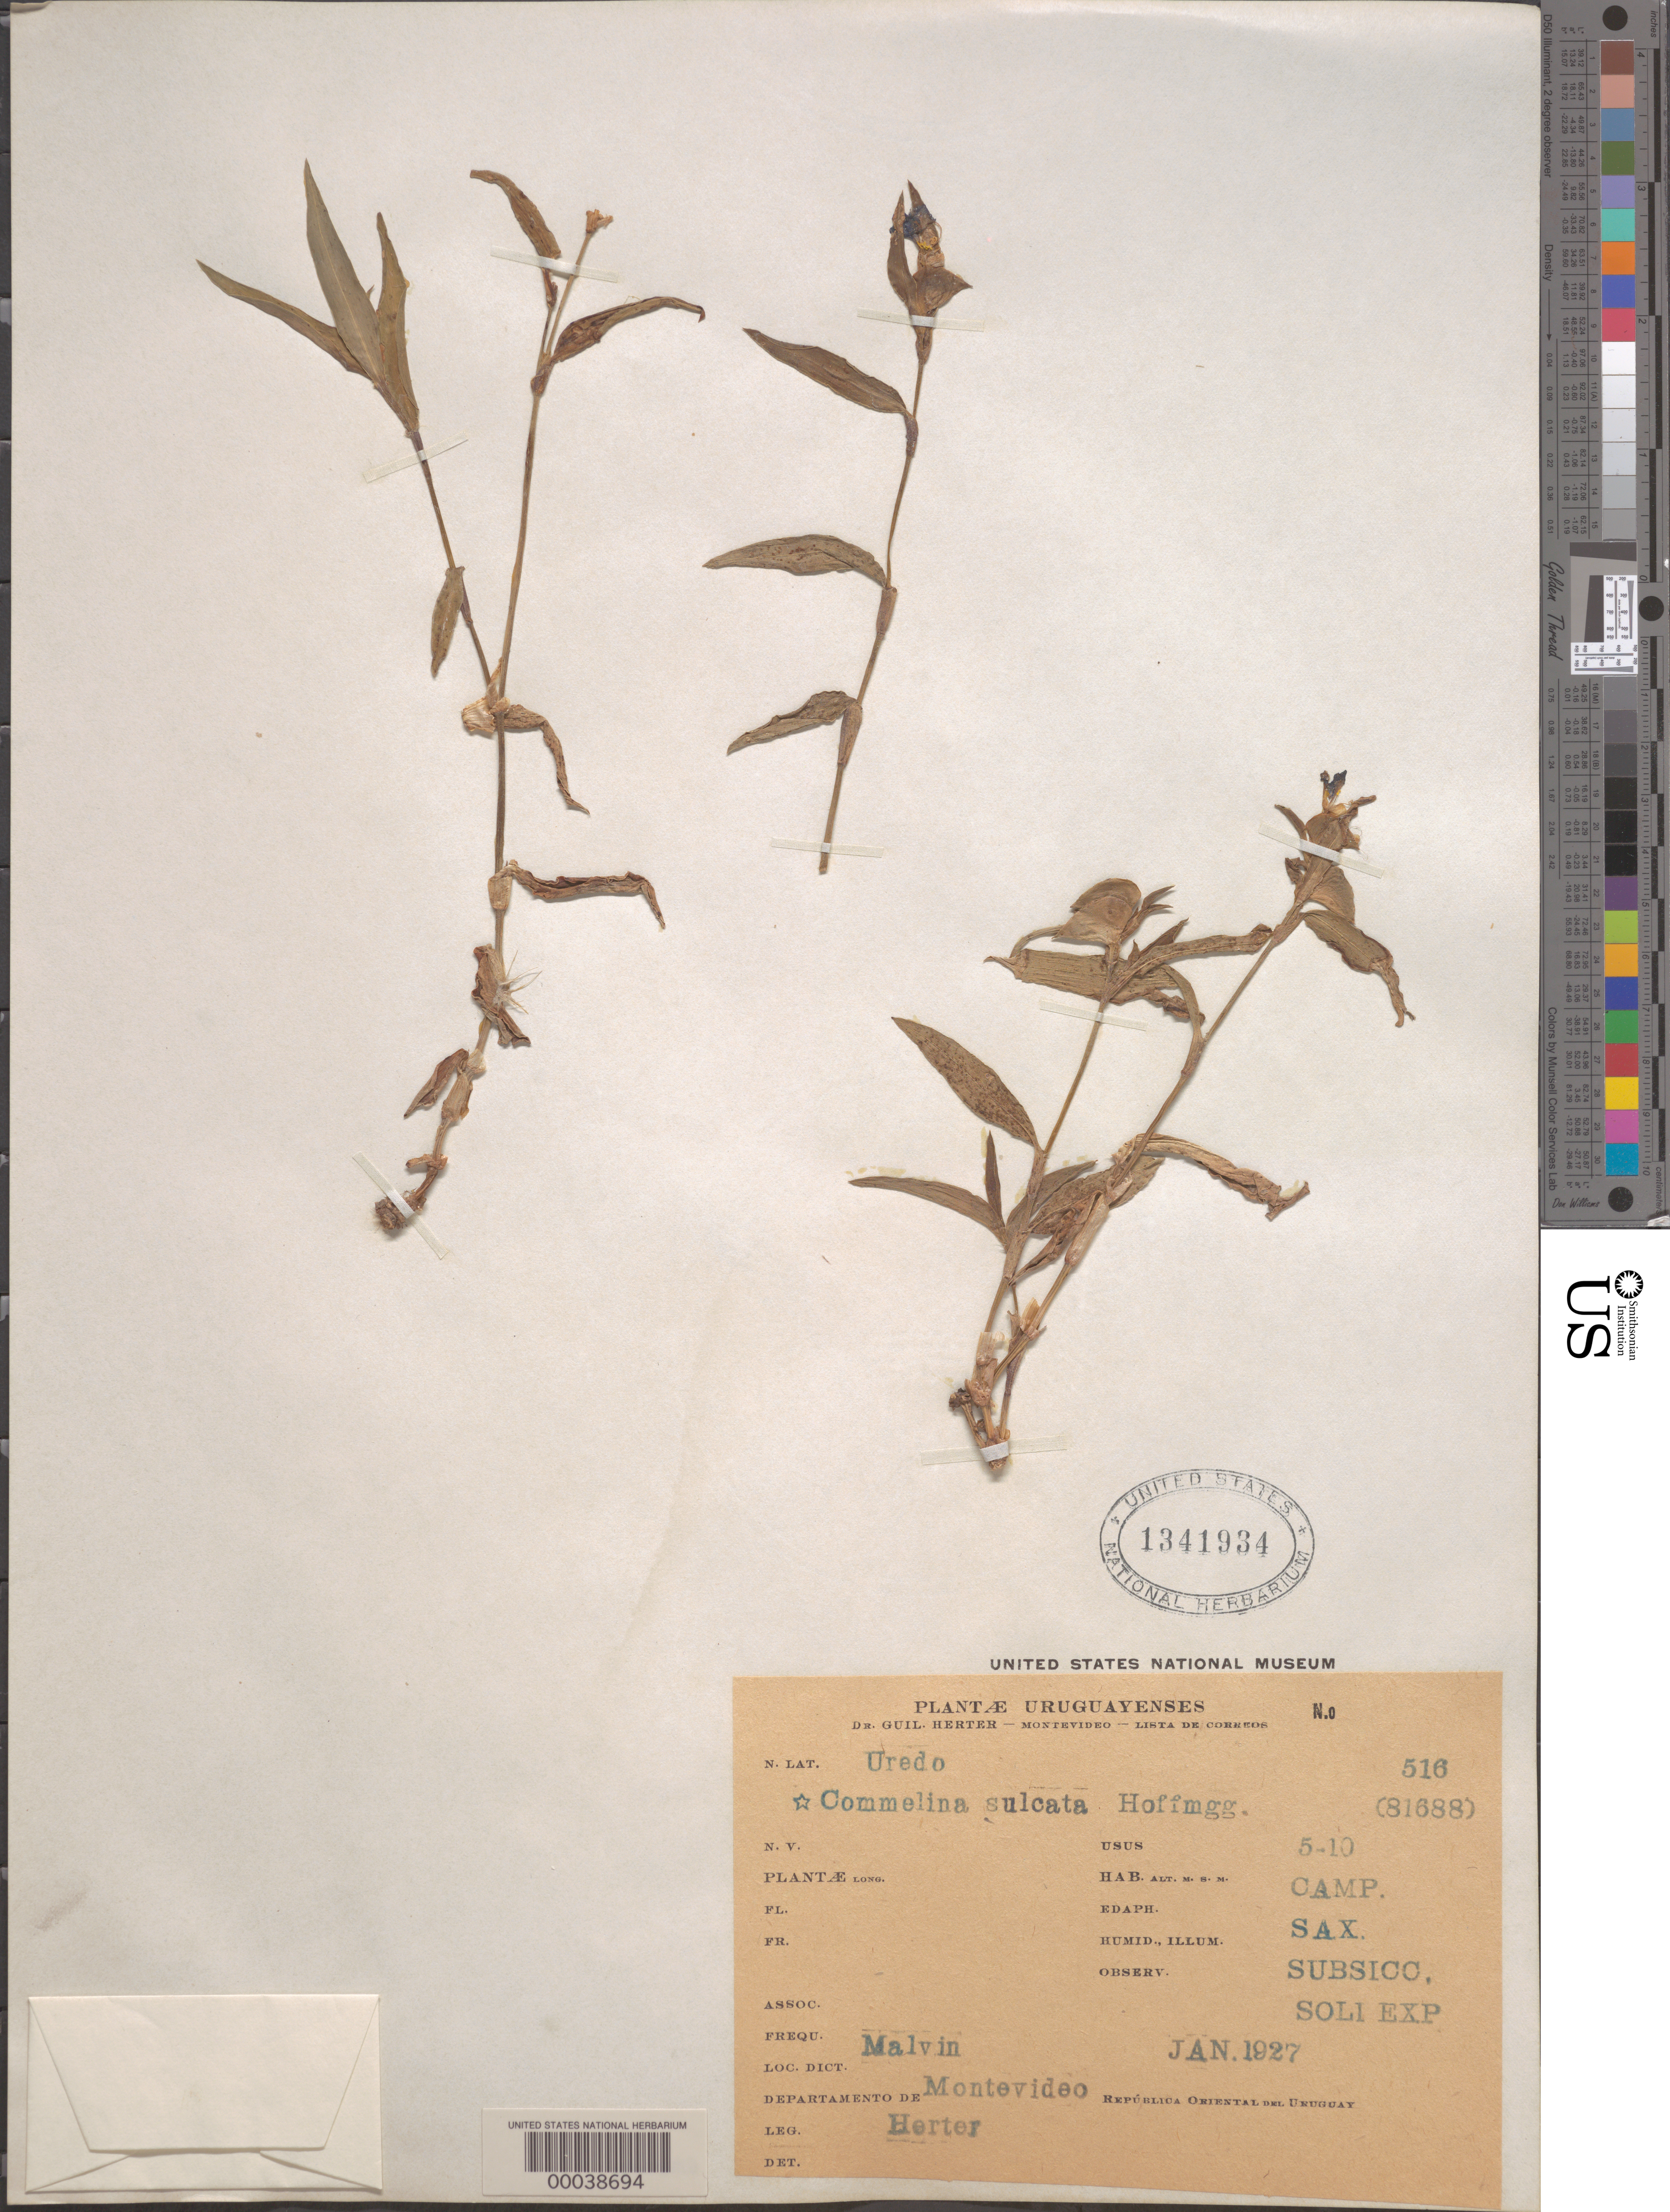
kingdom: Plantae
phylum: Tracheophyta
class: Liliopsida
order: Commelinales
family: Commelinaceae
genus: Commelina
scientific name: Commelina erecta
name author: L.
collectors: W. G. Herter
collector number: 516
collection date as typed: Jan 1927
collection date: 1927-01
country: Uruguay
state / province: Montevideo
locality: Malvin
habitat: Field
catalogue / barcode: US 1341934